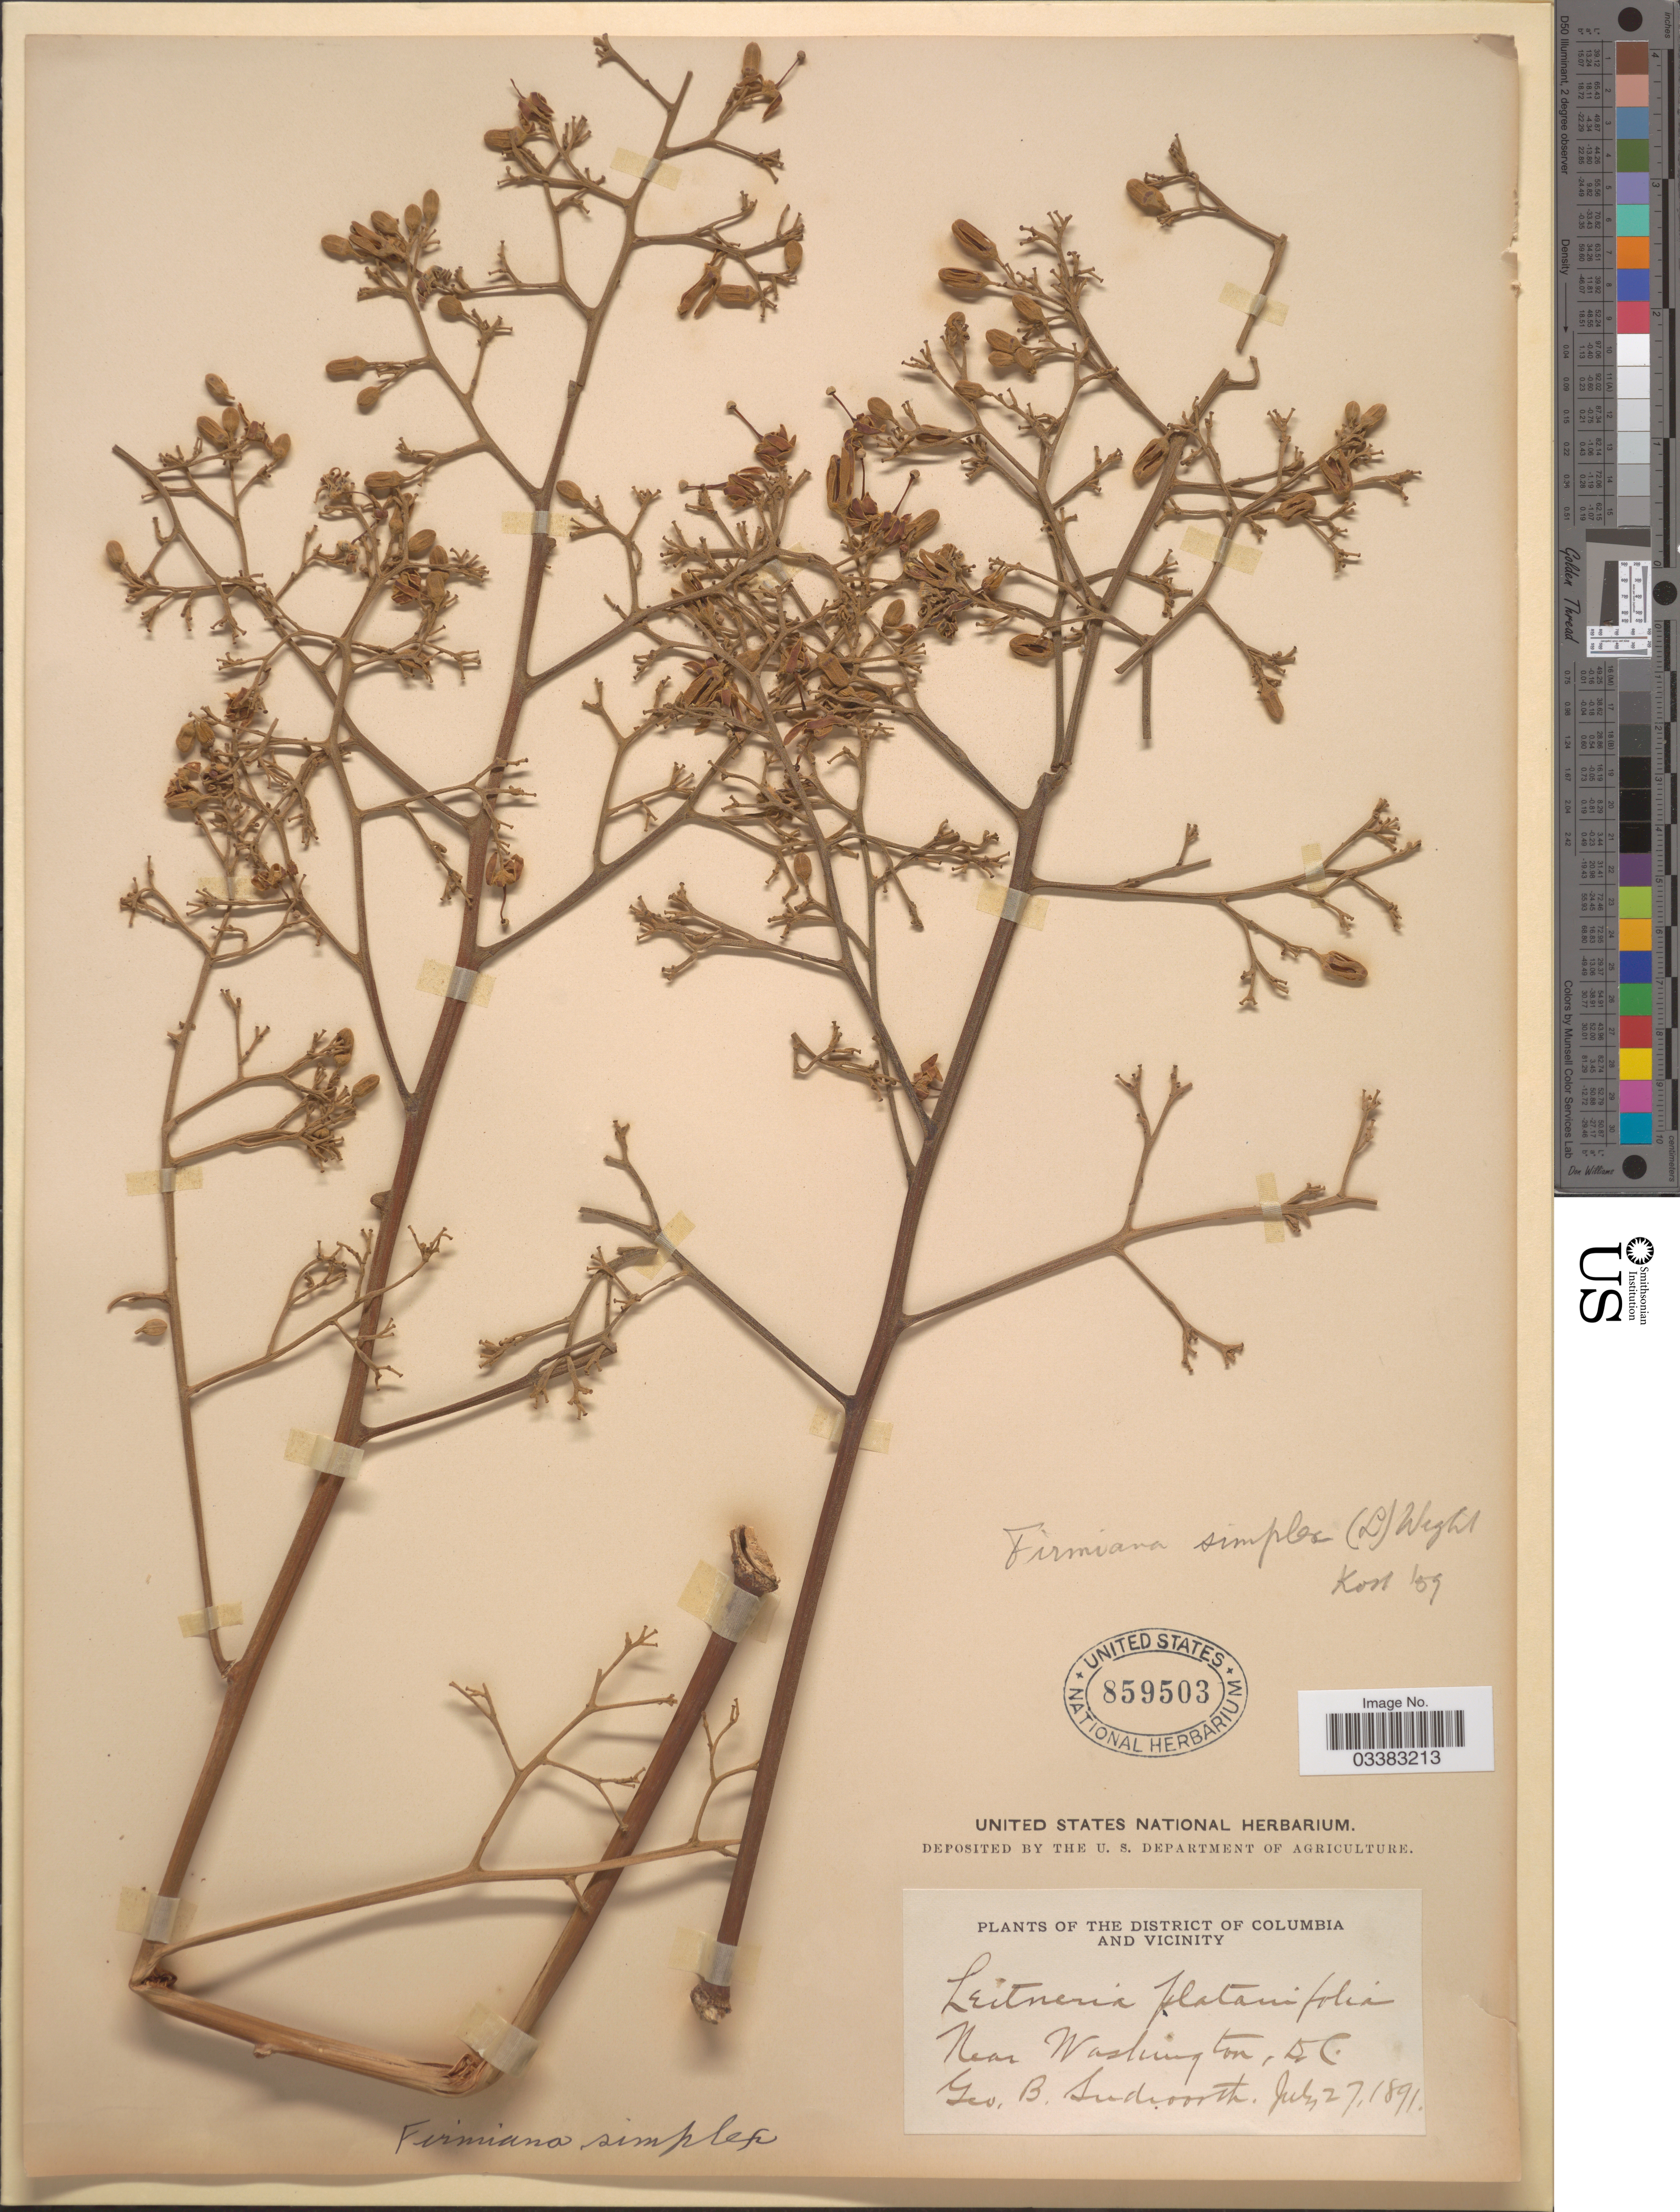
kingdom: Plantae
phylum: Tracheophyta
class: Magnoliopsida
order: Malvales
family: Malvaceae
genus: Firmiana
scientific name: Firmiana simplex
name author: (L.) W. Wight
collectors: G. B. Sudworth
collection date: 1891-07-27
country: United States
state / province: District of Columbia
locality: The District of Columbia and vicinity. Near Washington, D.C.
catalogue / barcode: US 859503